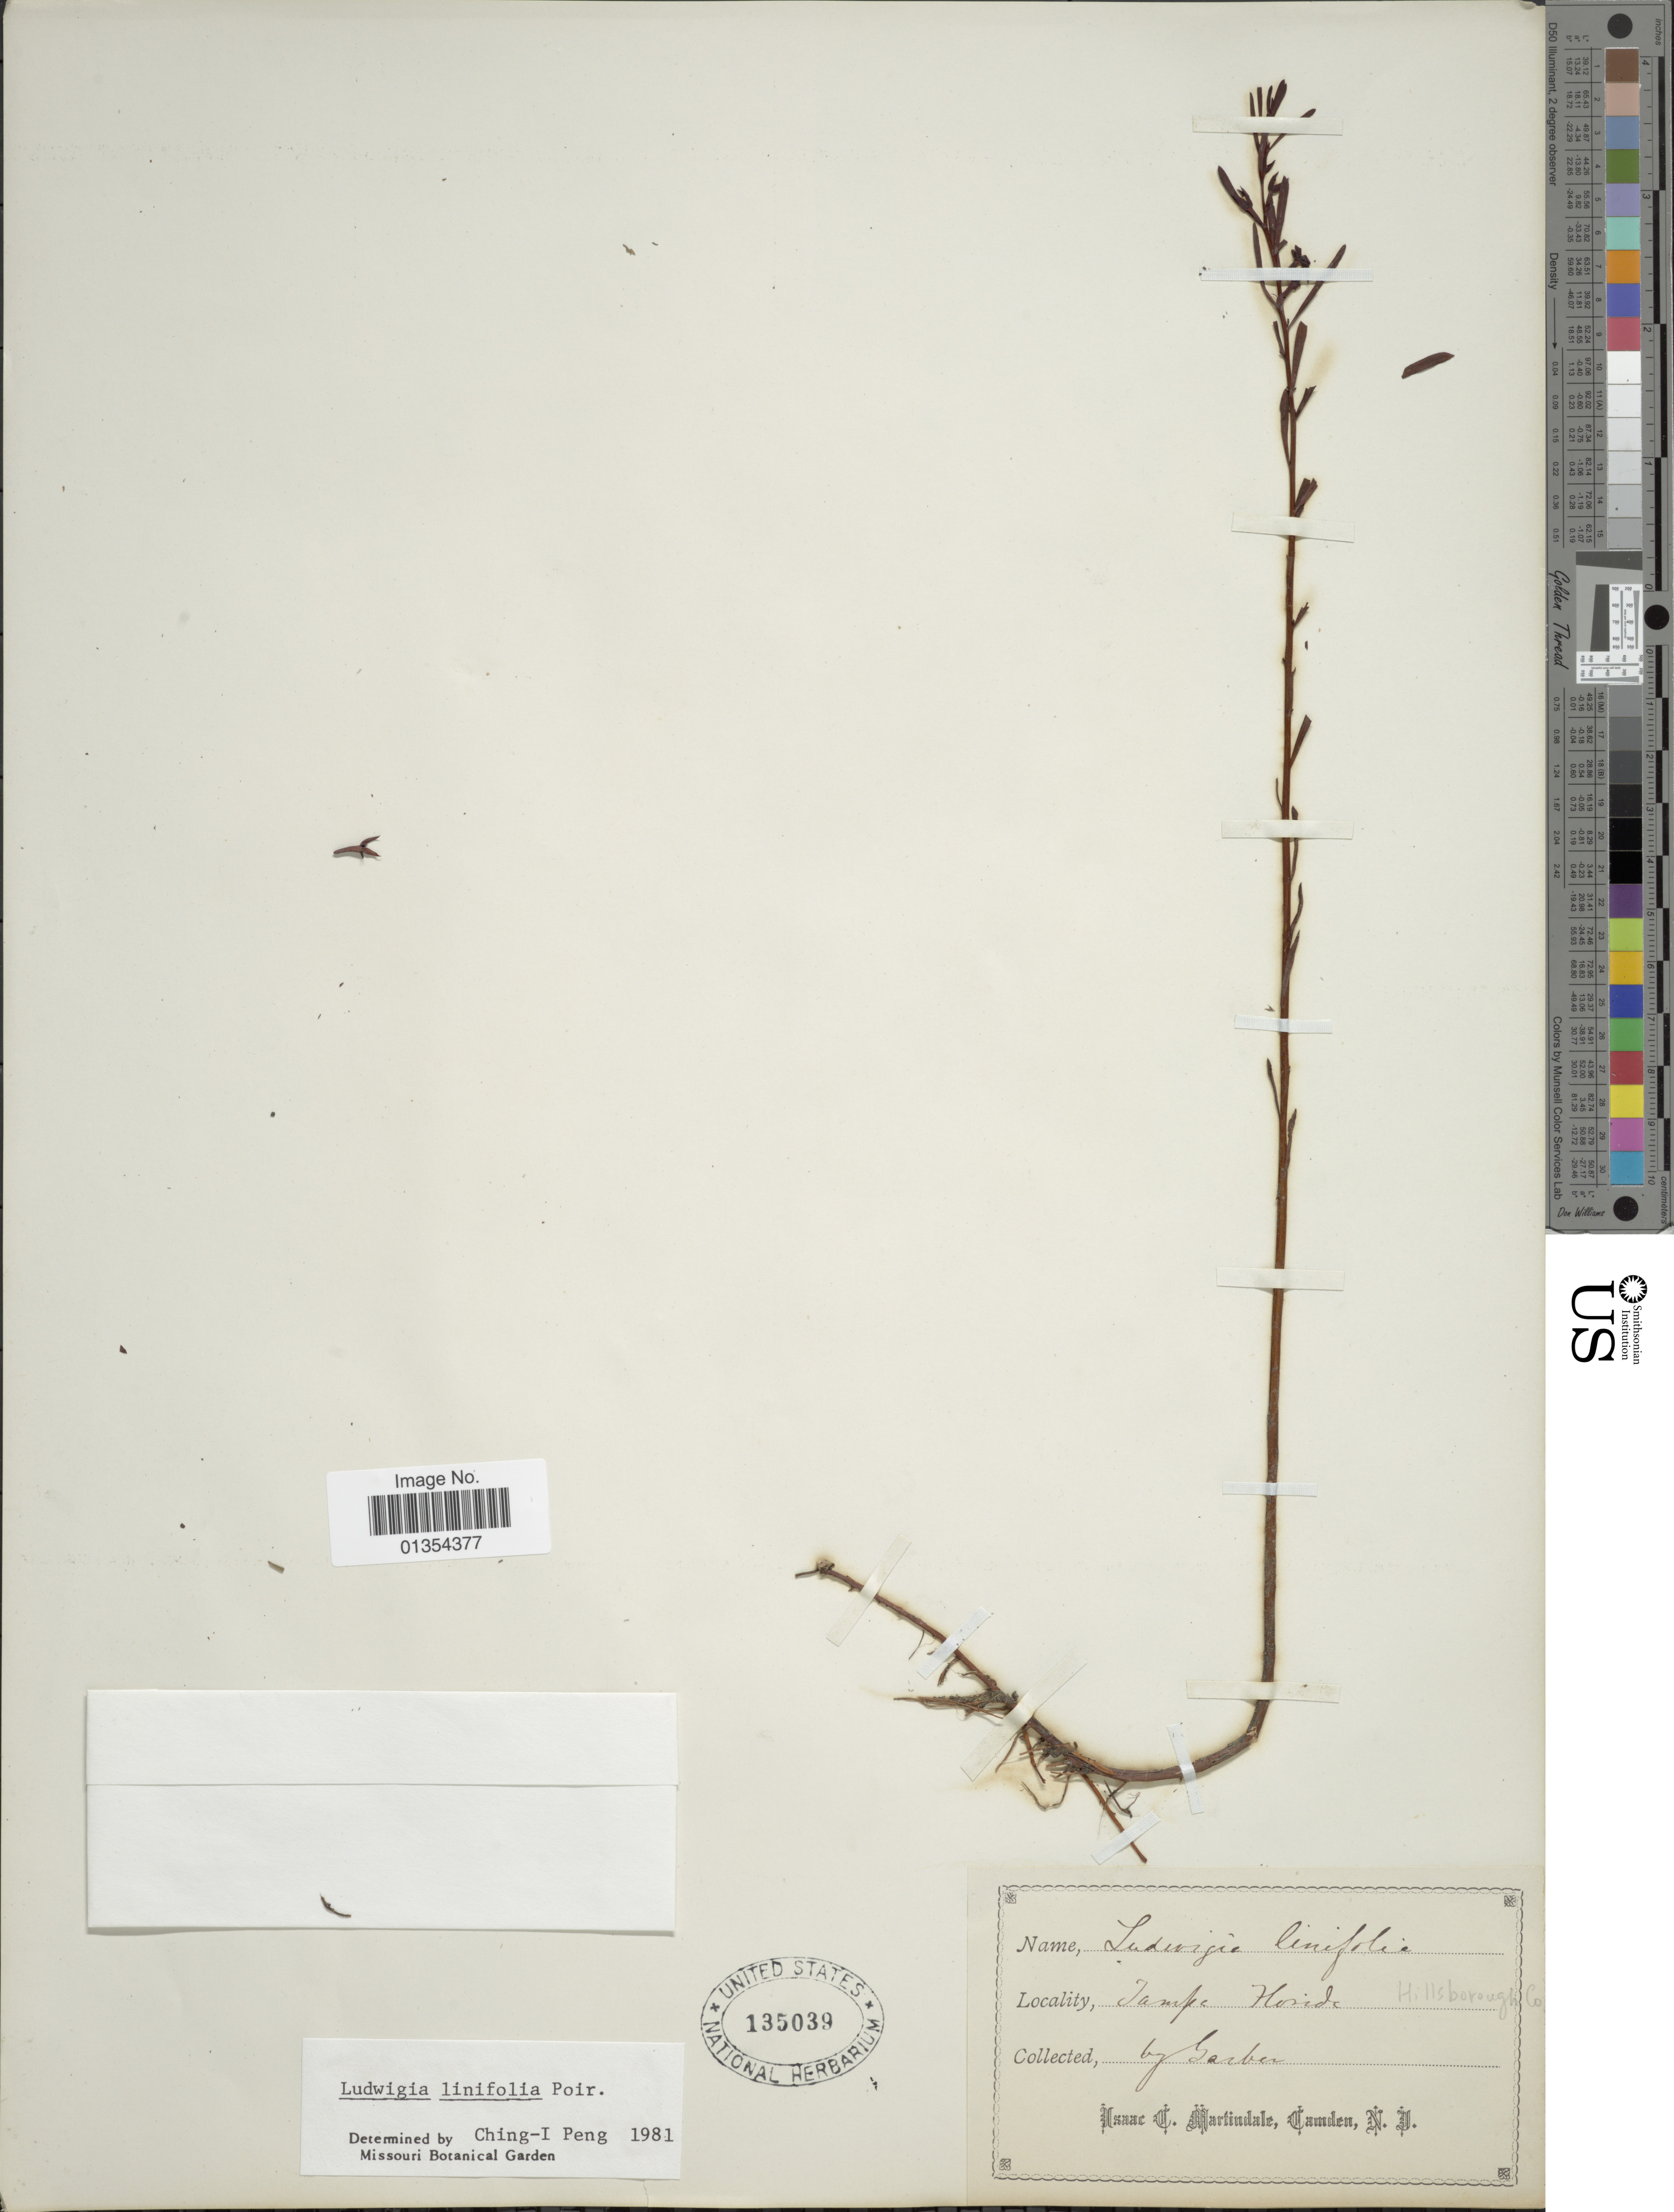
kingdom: Plantae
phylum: Tracheophyta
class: Magnoliopsida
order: Myrtales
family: Onagraceae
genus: Ludwigia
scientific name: Ludwigia linifolia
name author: Poir.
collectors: -- Garber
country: United States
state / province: Florida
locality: Tampa, Hillsborough Co.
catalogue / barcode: US 135039